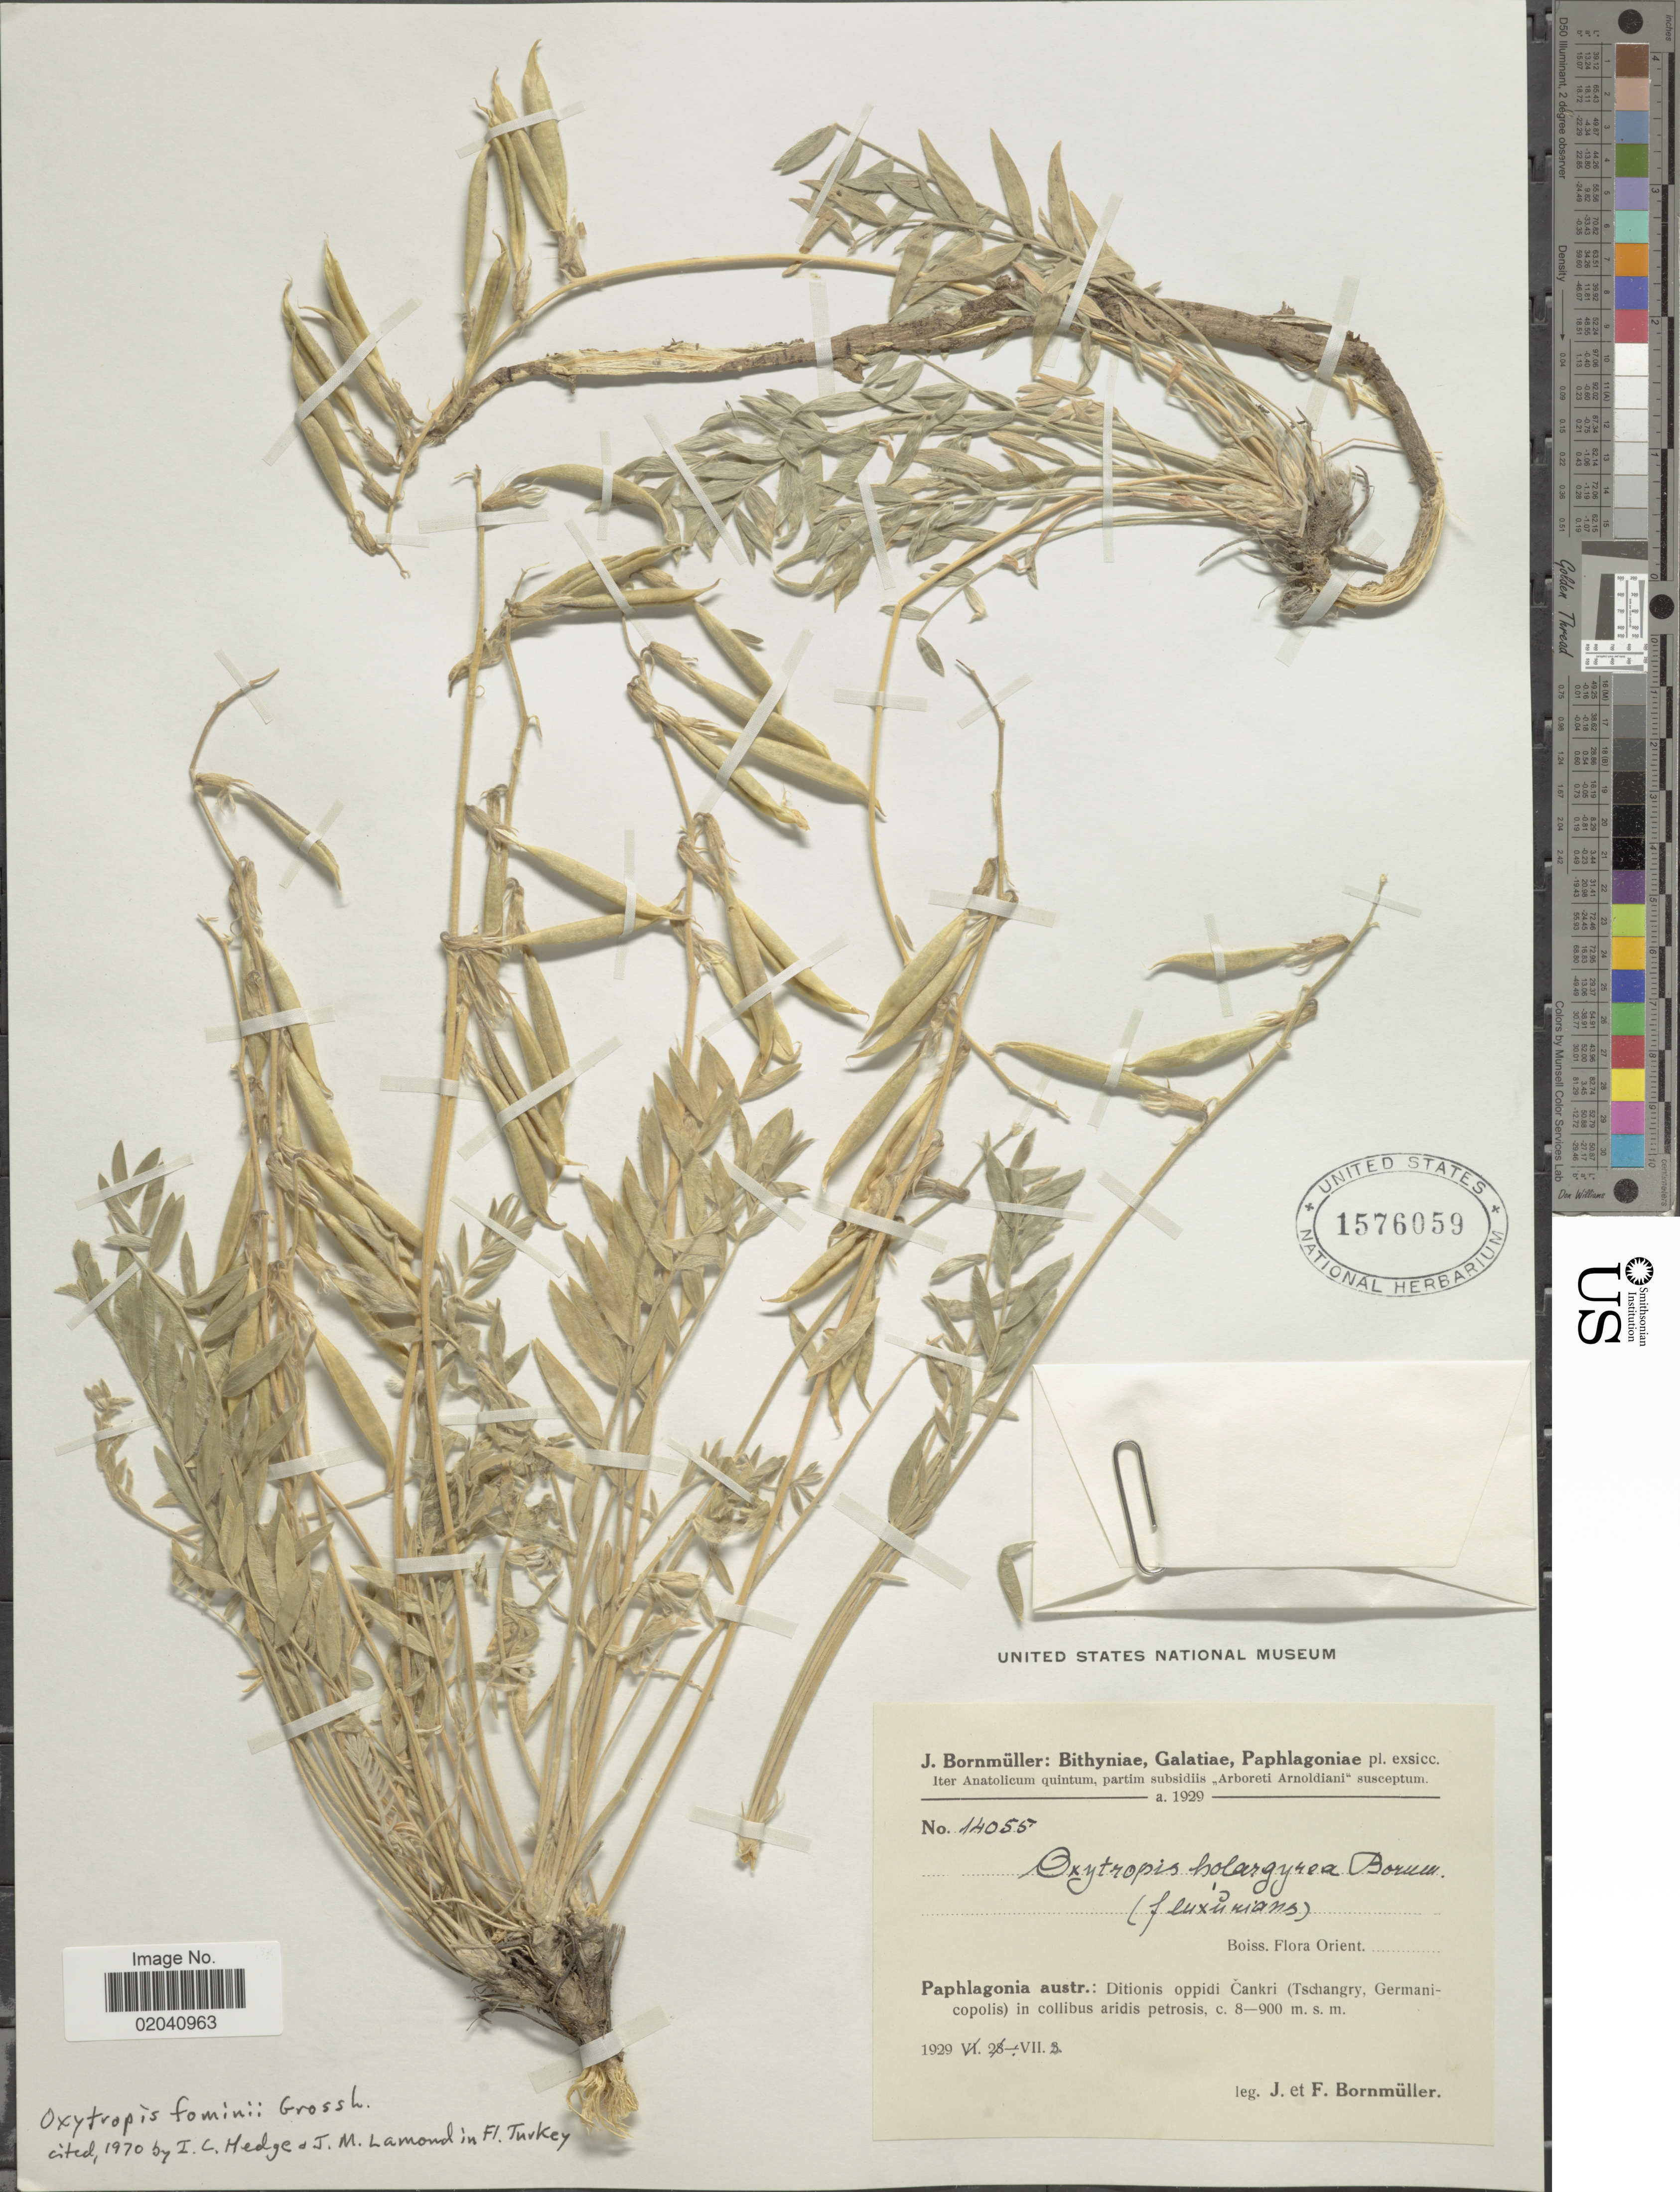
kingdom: Plantae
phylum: Tracheophyta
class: Magnoliopsida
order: Fabales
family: Fabaceae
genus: Oxytropis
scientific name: Oxytropis fominii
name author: Grossh.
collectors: J. Bornmüller & F. Bornmüller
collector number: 14055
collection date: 1929-08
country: Turkey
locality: Bithyniae, Paphlagoniae, Anatolicum quintin, partim subsidiis Arboreti Arnoldiani susceptum, Paphlagonia austr: Ditionis oppidi Cankri (Tschangry, Germanicopolis) in collibys aridis petrosis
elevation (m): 800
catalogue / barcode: US 1576059